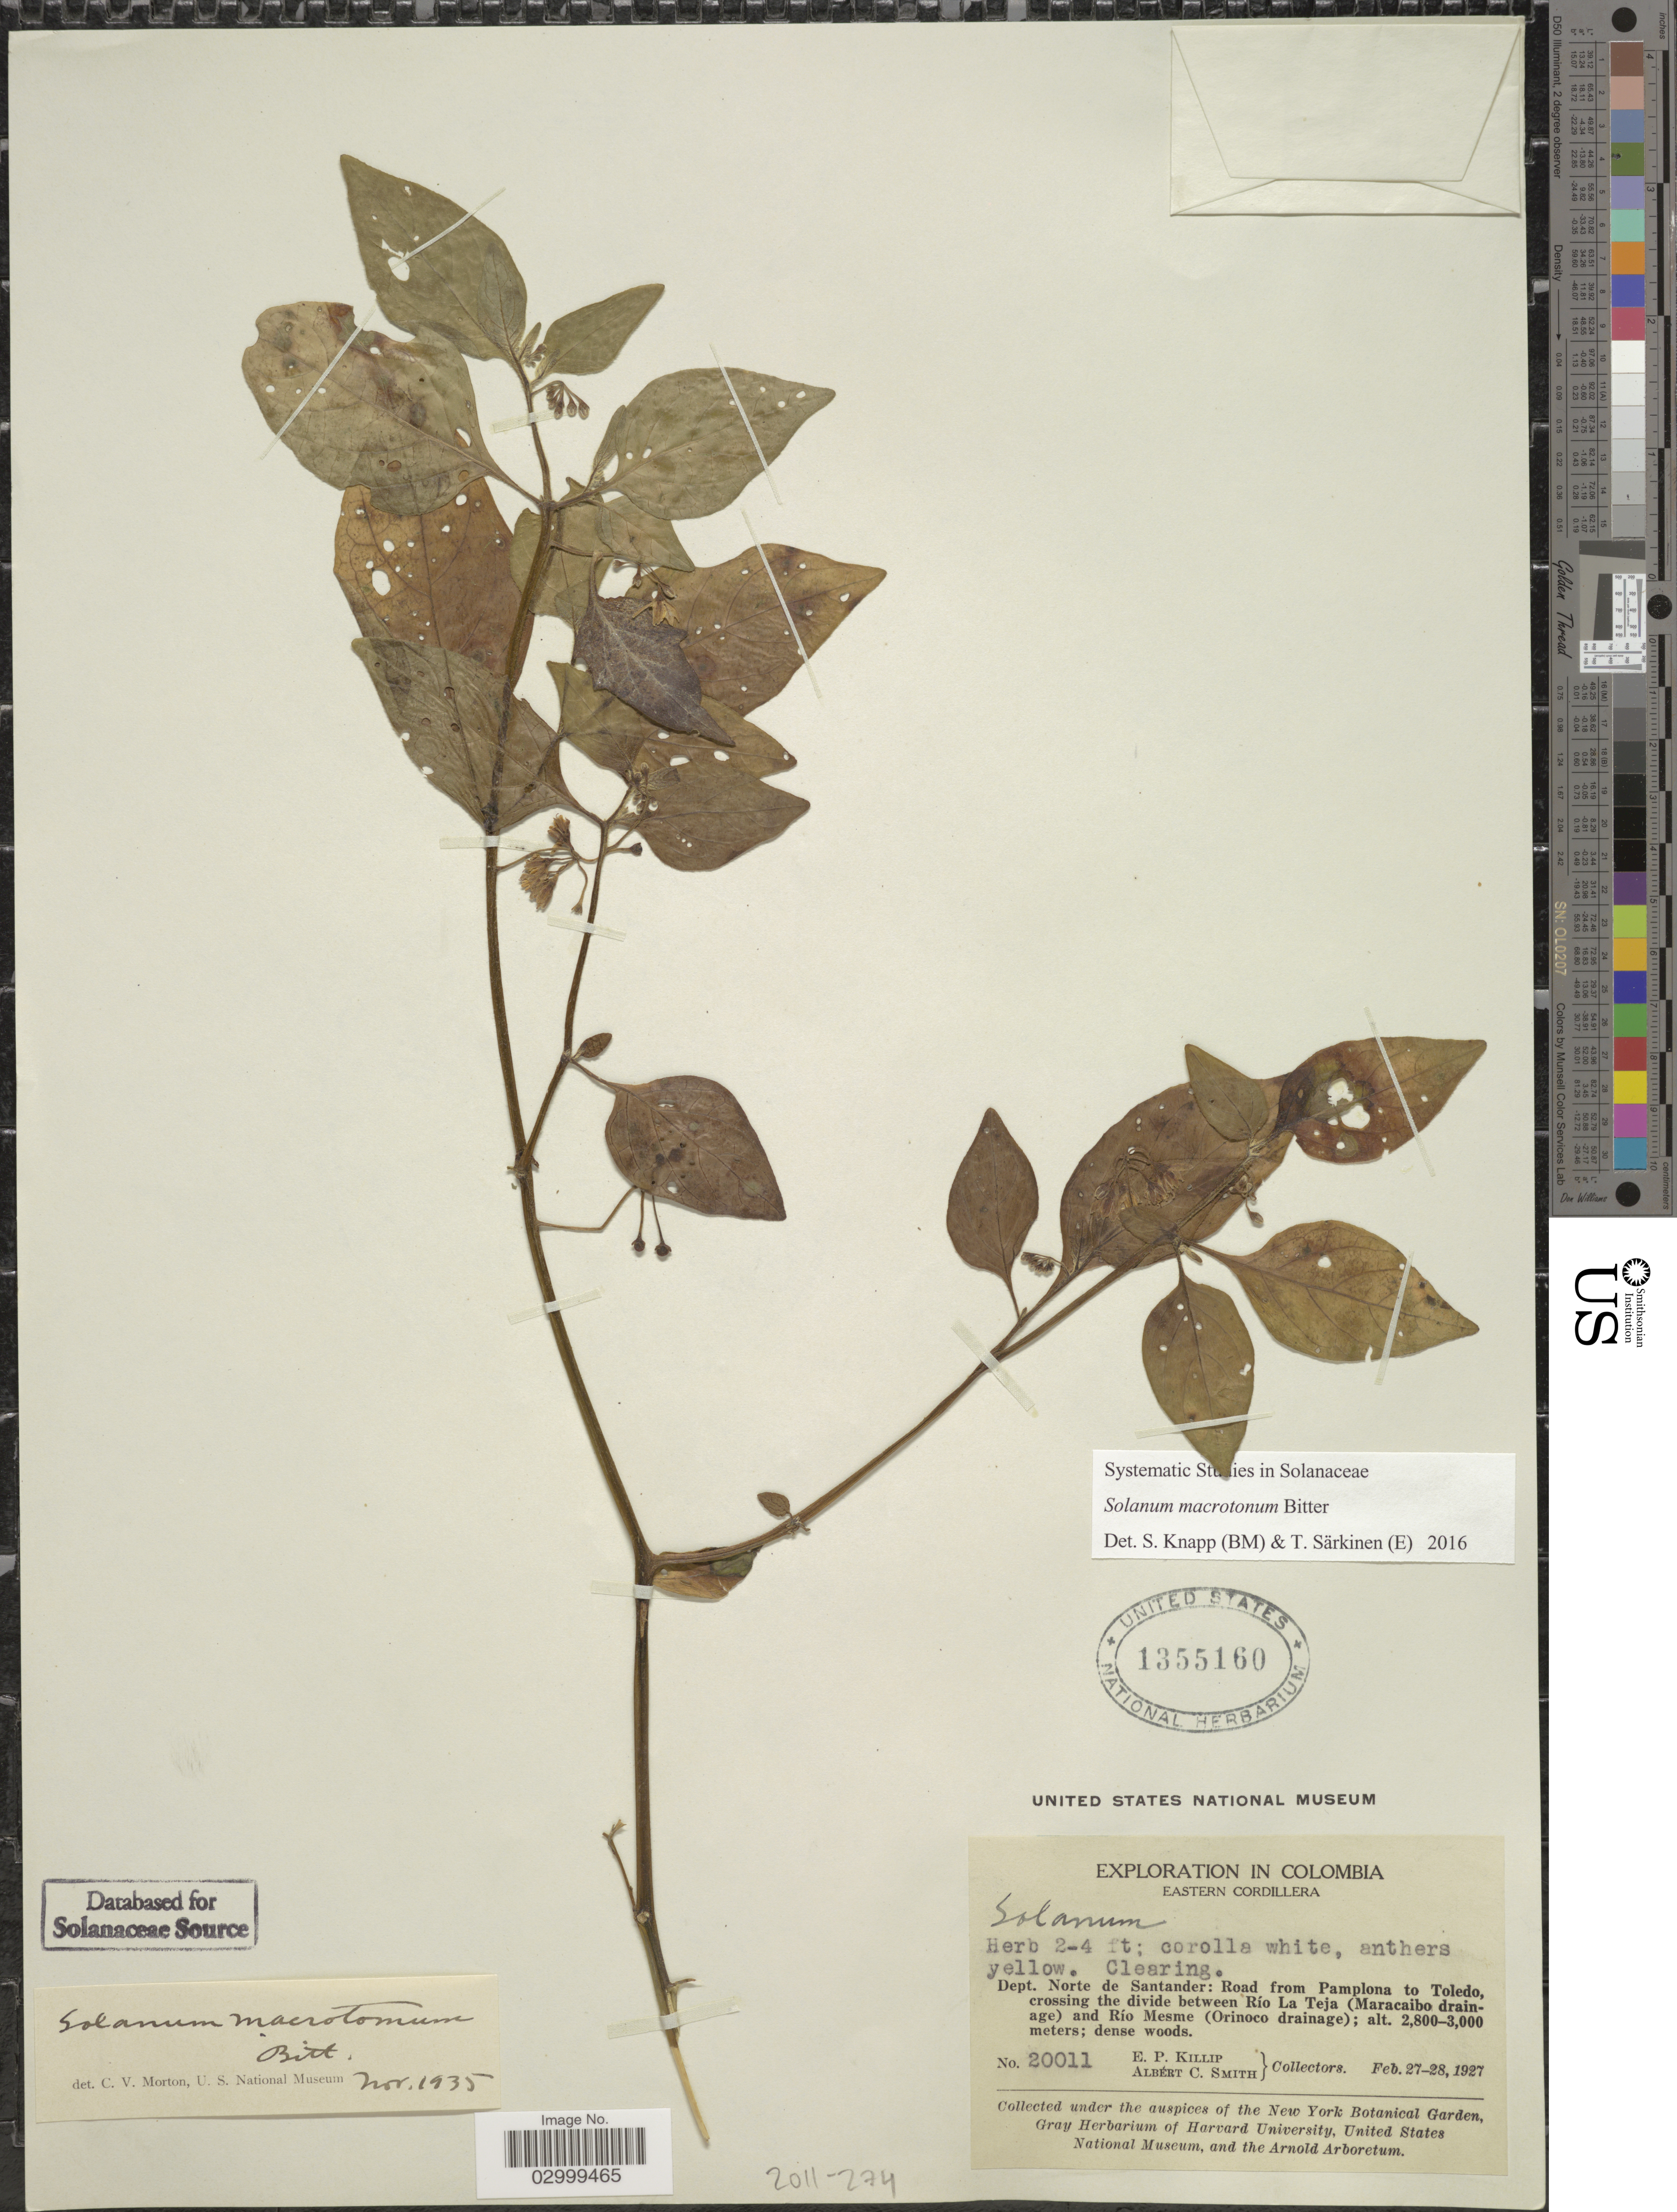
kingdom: Plantae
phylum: Tracheophyta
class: Magnoliopsida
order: Solanales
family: Solanaceae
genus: Solanum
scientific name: Solanum macrotonum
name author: Bitter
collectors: E. P. Killip & A. C. Smith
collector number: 20011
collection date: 1927-02-27/1927-02-28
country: Colombia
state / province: Norte de Santander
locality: Eastern Cordillera. Dept. Norte de Santander: Road from Pamplona to Toledo, crossing the divide between Río La Teja (Maracaibo drainage) and Río Mesme (Orinoco drainage).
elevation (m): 2800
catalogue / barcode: US 1355160